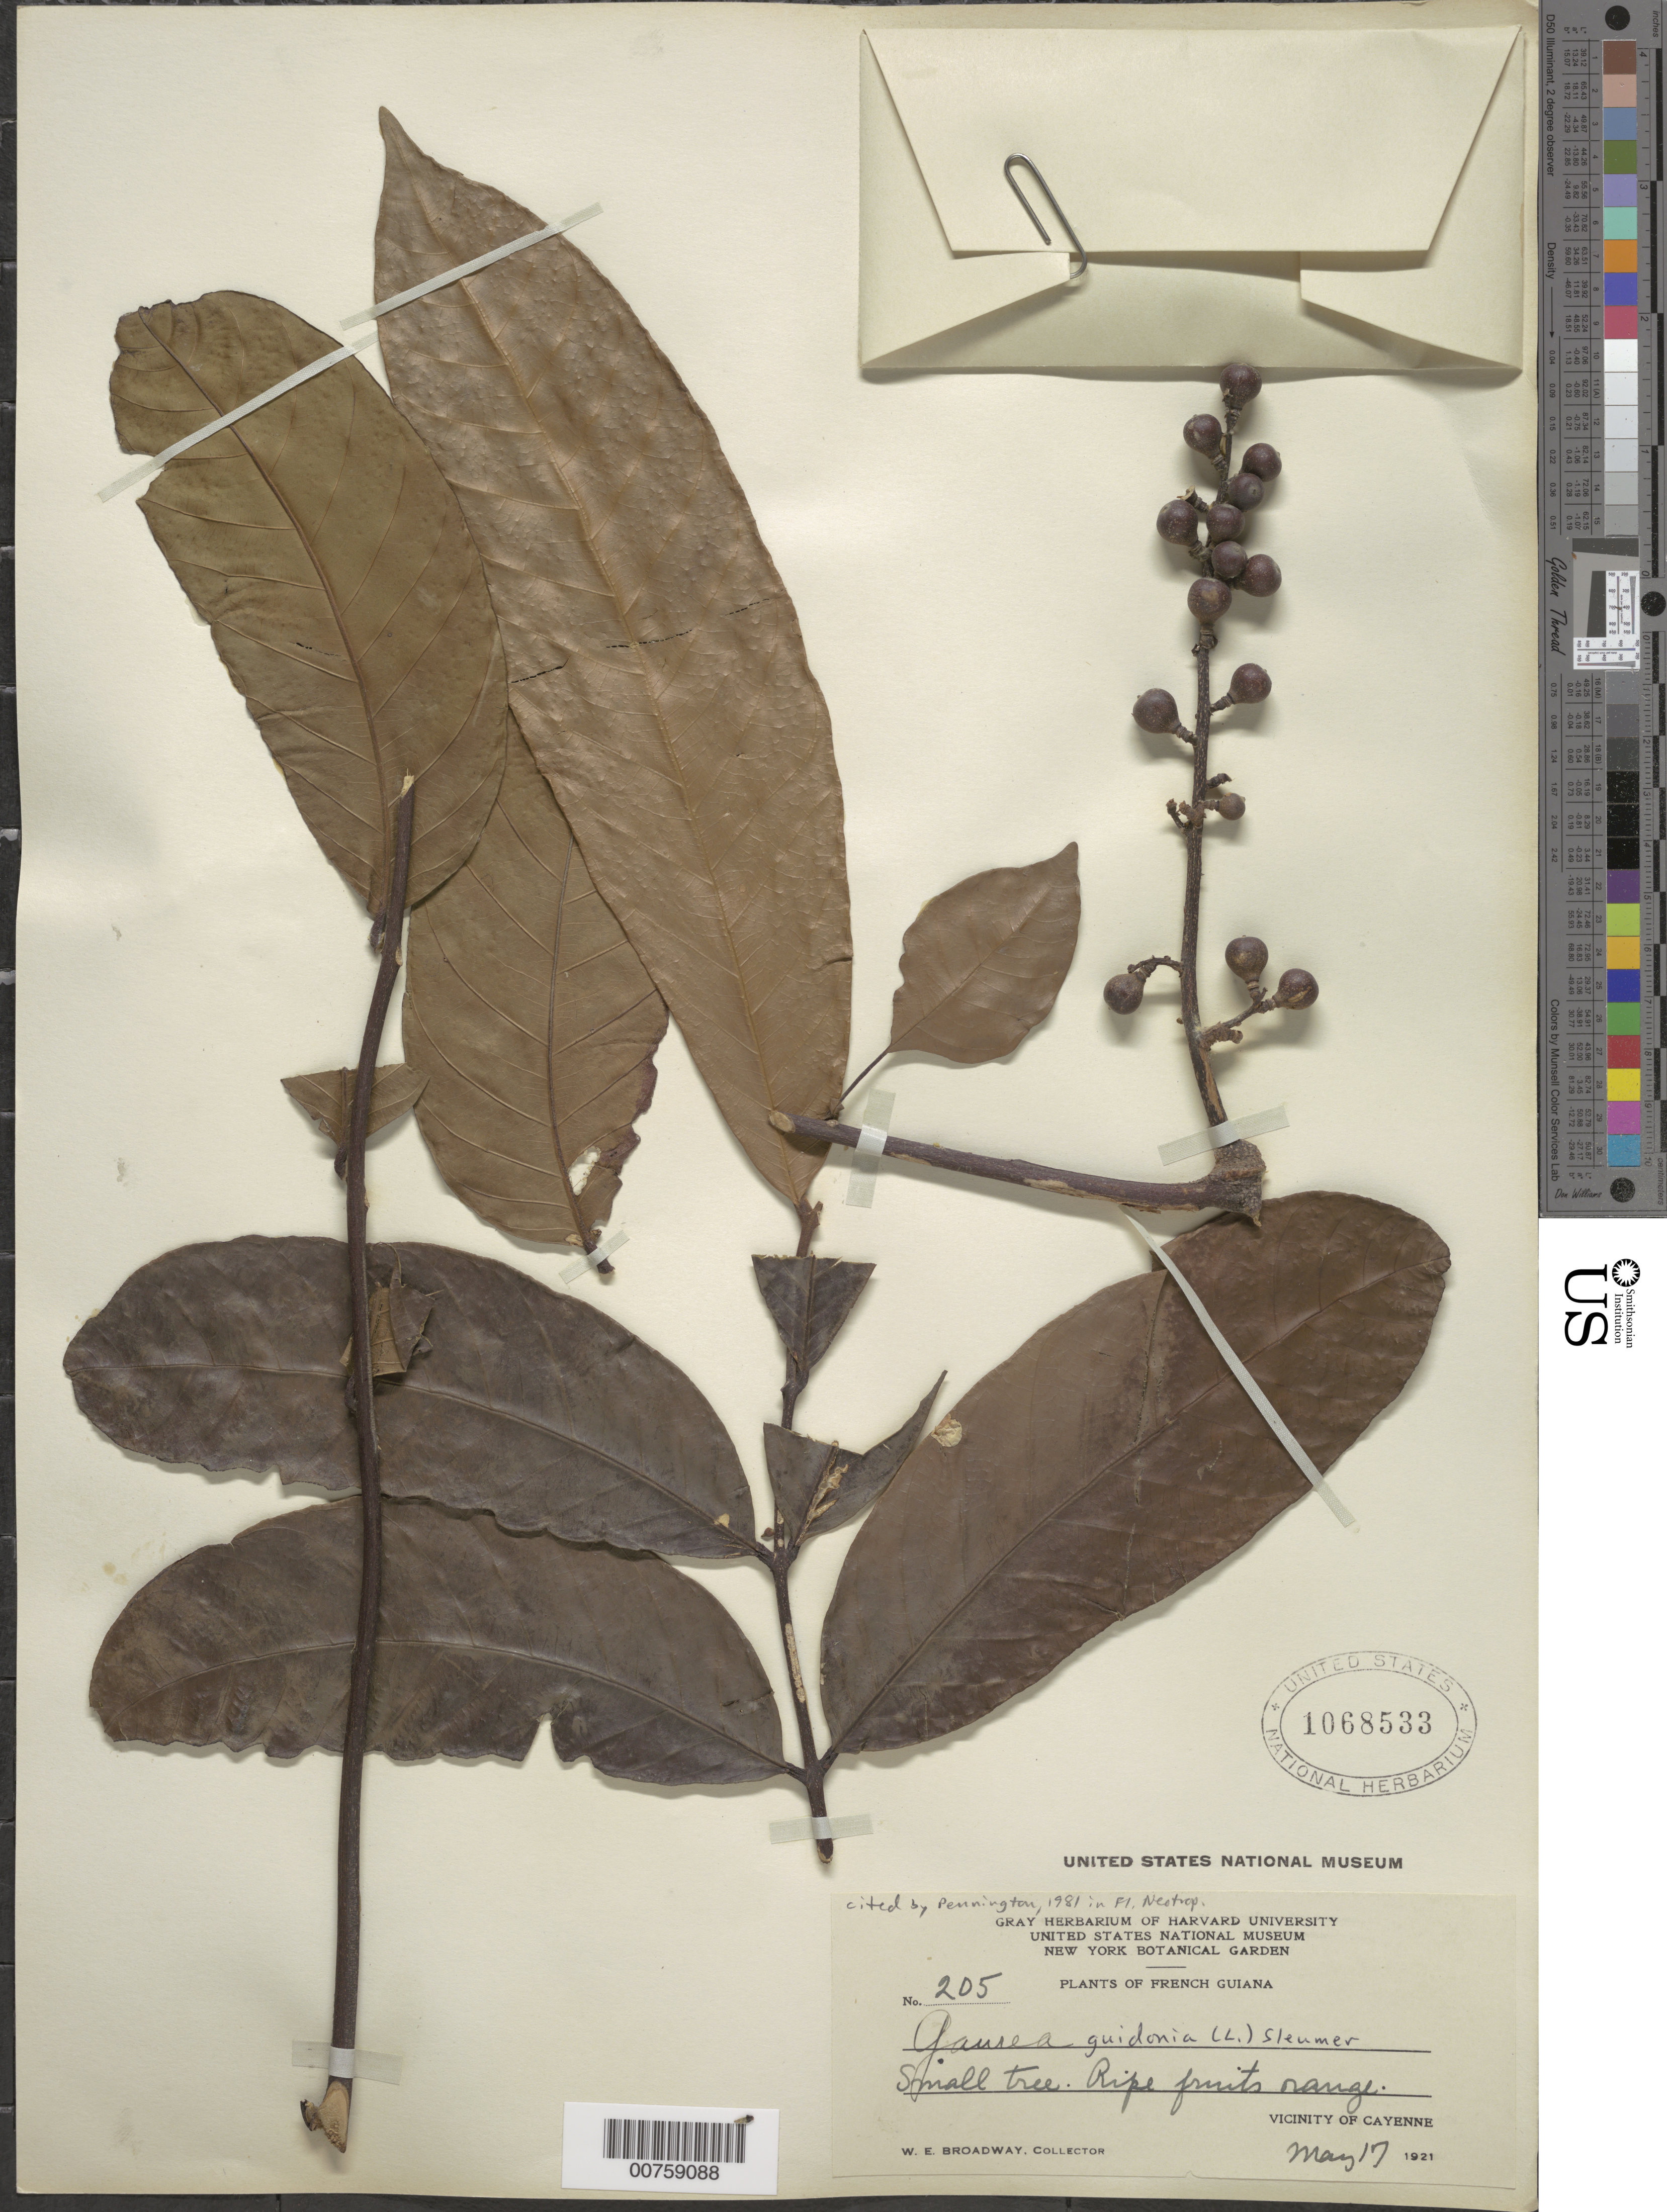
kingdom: Plantae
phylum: Tracheophyta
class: Magnoliopsida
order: Sapindales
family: Meliaceae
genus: Guarea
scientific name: Guarea guidonia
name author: (L.) Sleumer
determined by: Pennington, T. D., (K)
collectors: W. E. Broadway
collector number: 205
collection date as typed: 17-May-21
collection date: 1921-05-17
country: French Guiana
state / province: Cayenne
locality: Cayenne, vic.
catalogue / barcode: US 1068533